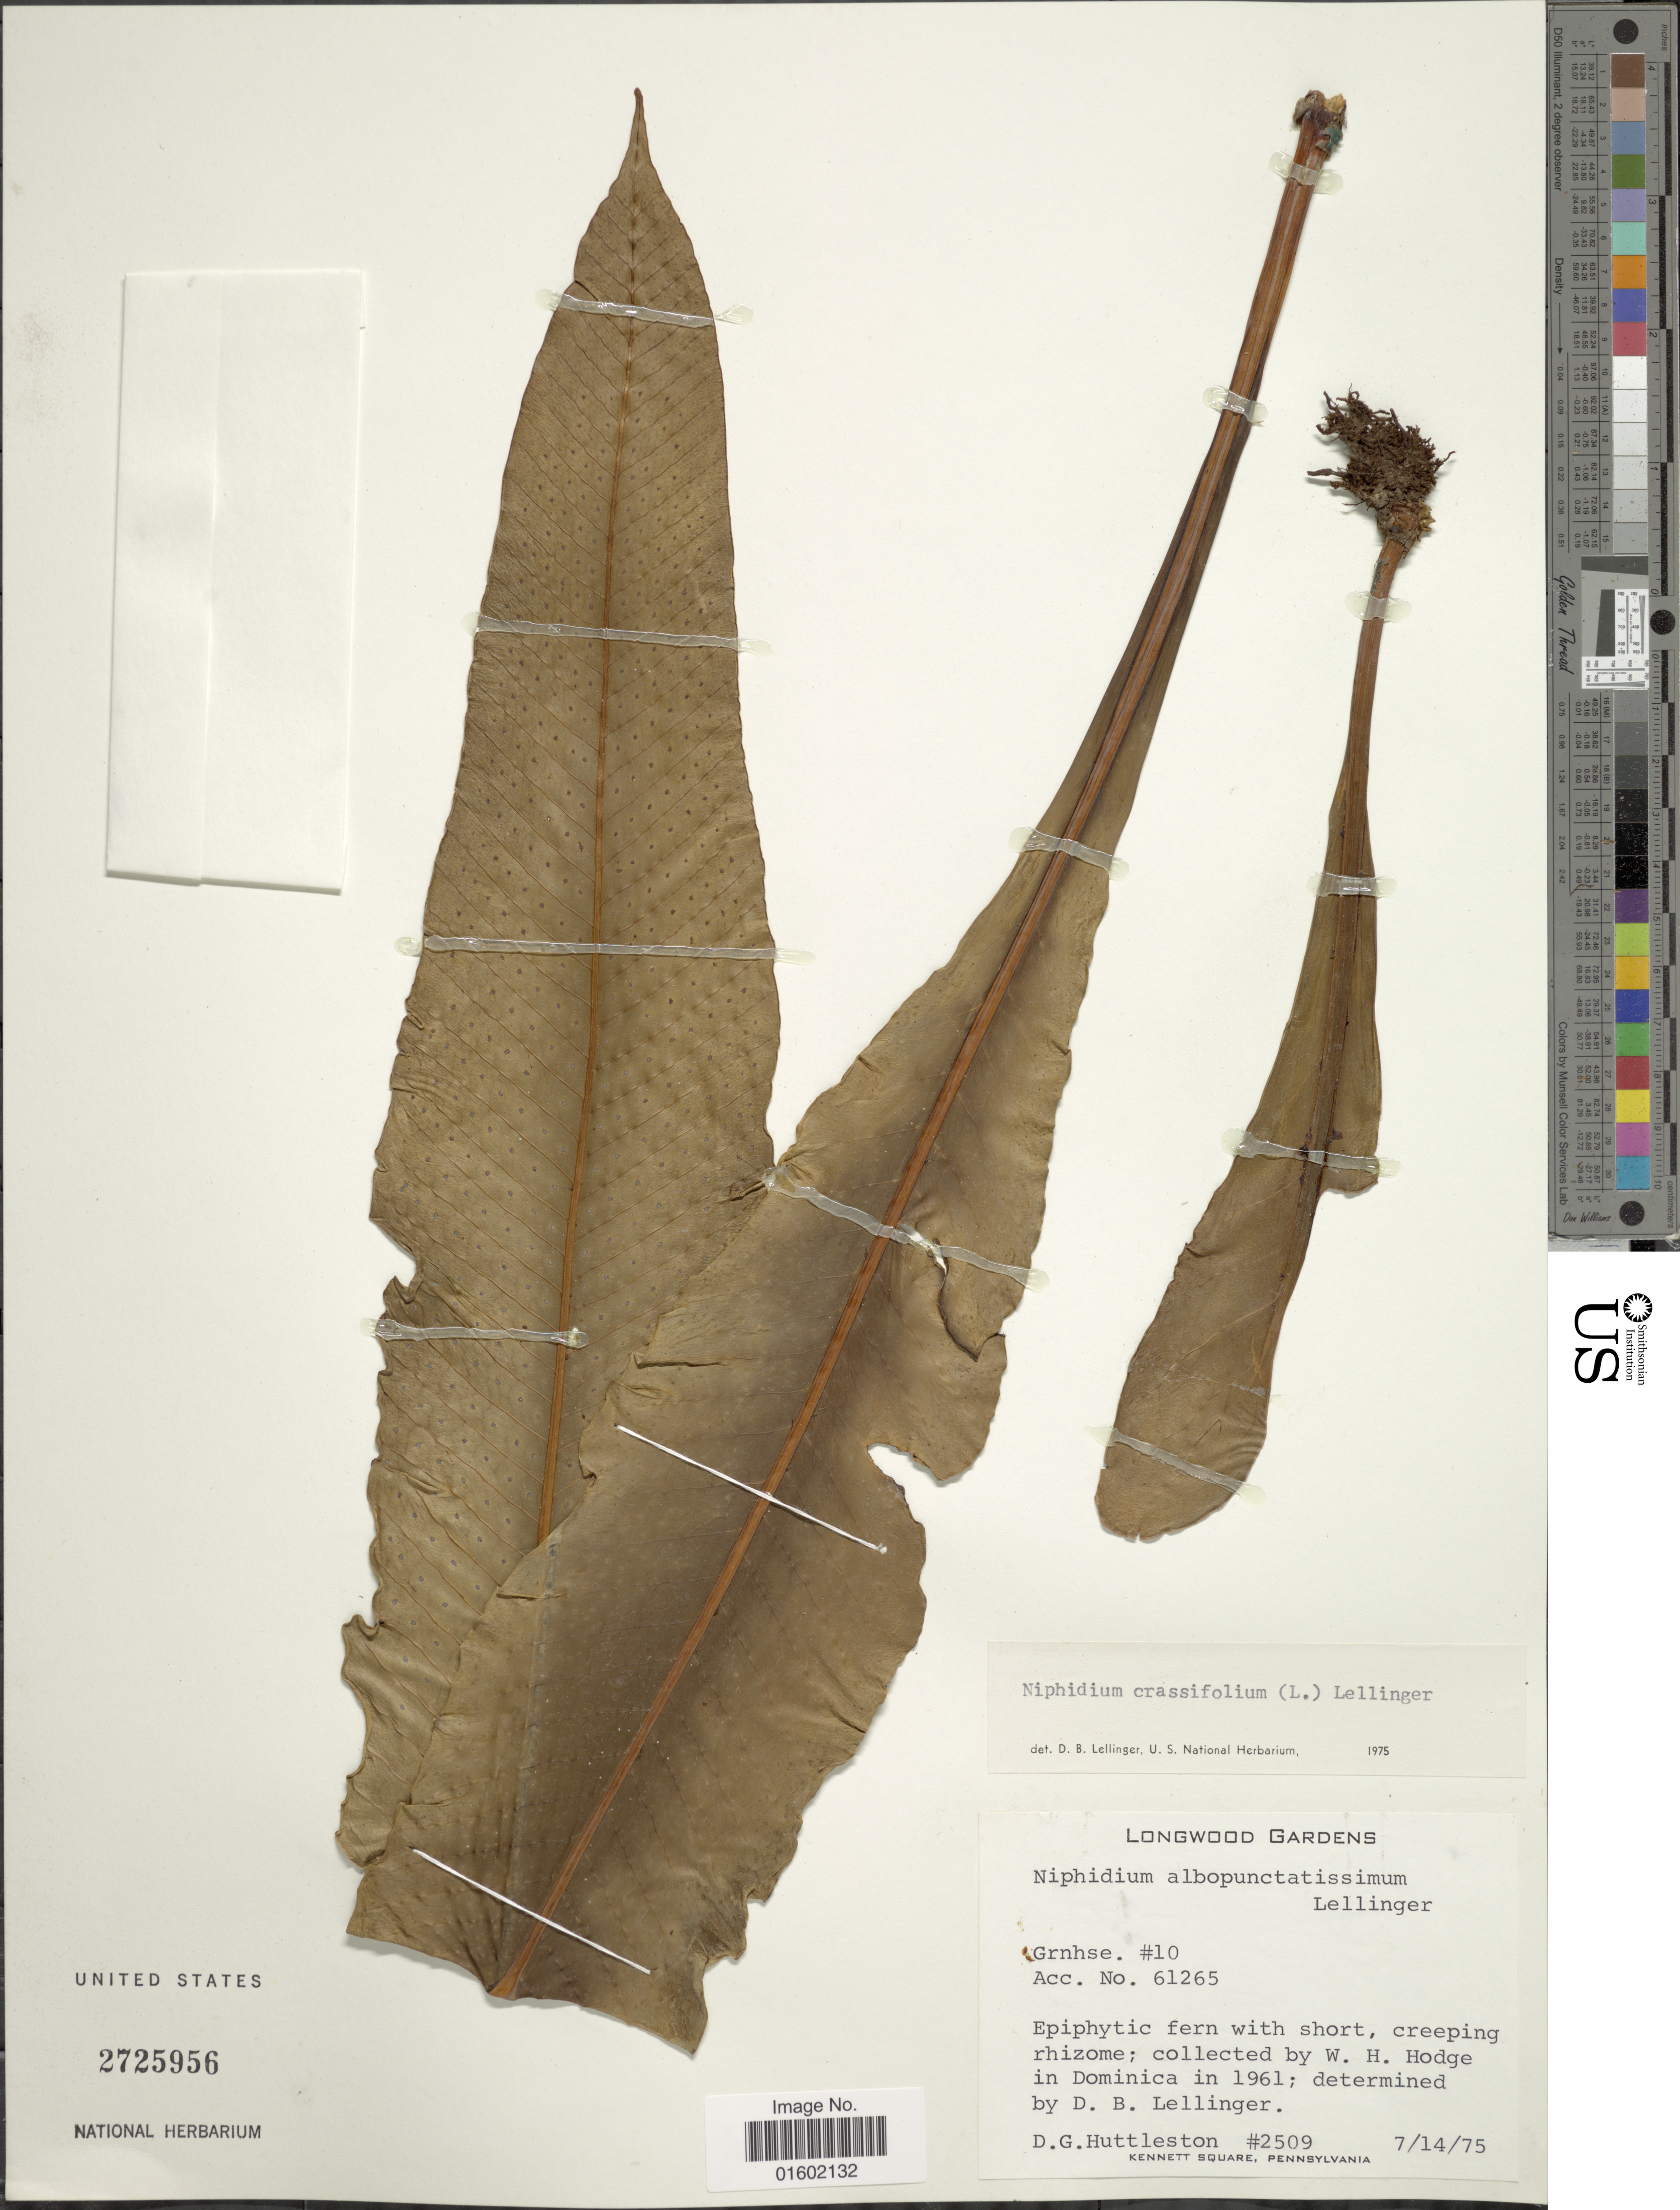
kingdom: Plantae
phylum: Tracheophyta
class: Polypodiopsida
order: Polypodiales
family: Polypodiaceae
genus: Niphidium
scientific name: Niphidium crassifolium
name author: (L.) Lellinger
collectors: D. G. Huttleston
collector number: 2509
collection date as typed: Transcribed d/m/y: 14/7/75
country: United States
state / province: Pennsylvania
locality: Long Gardens, Grnhse #10, Acc, No. 61265,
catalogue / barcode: US 2725956